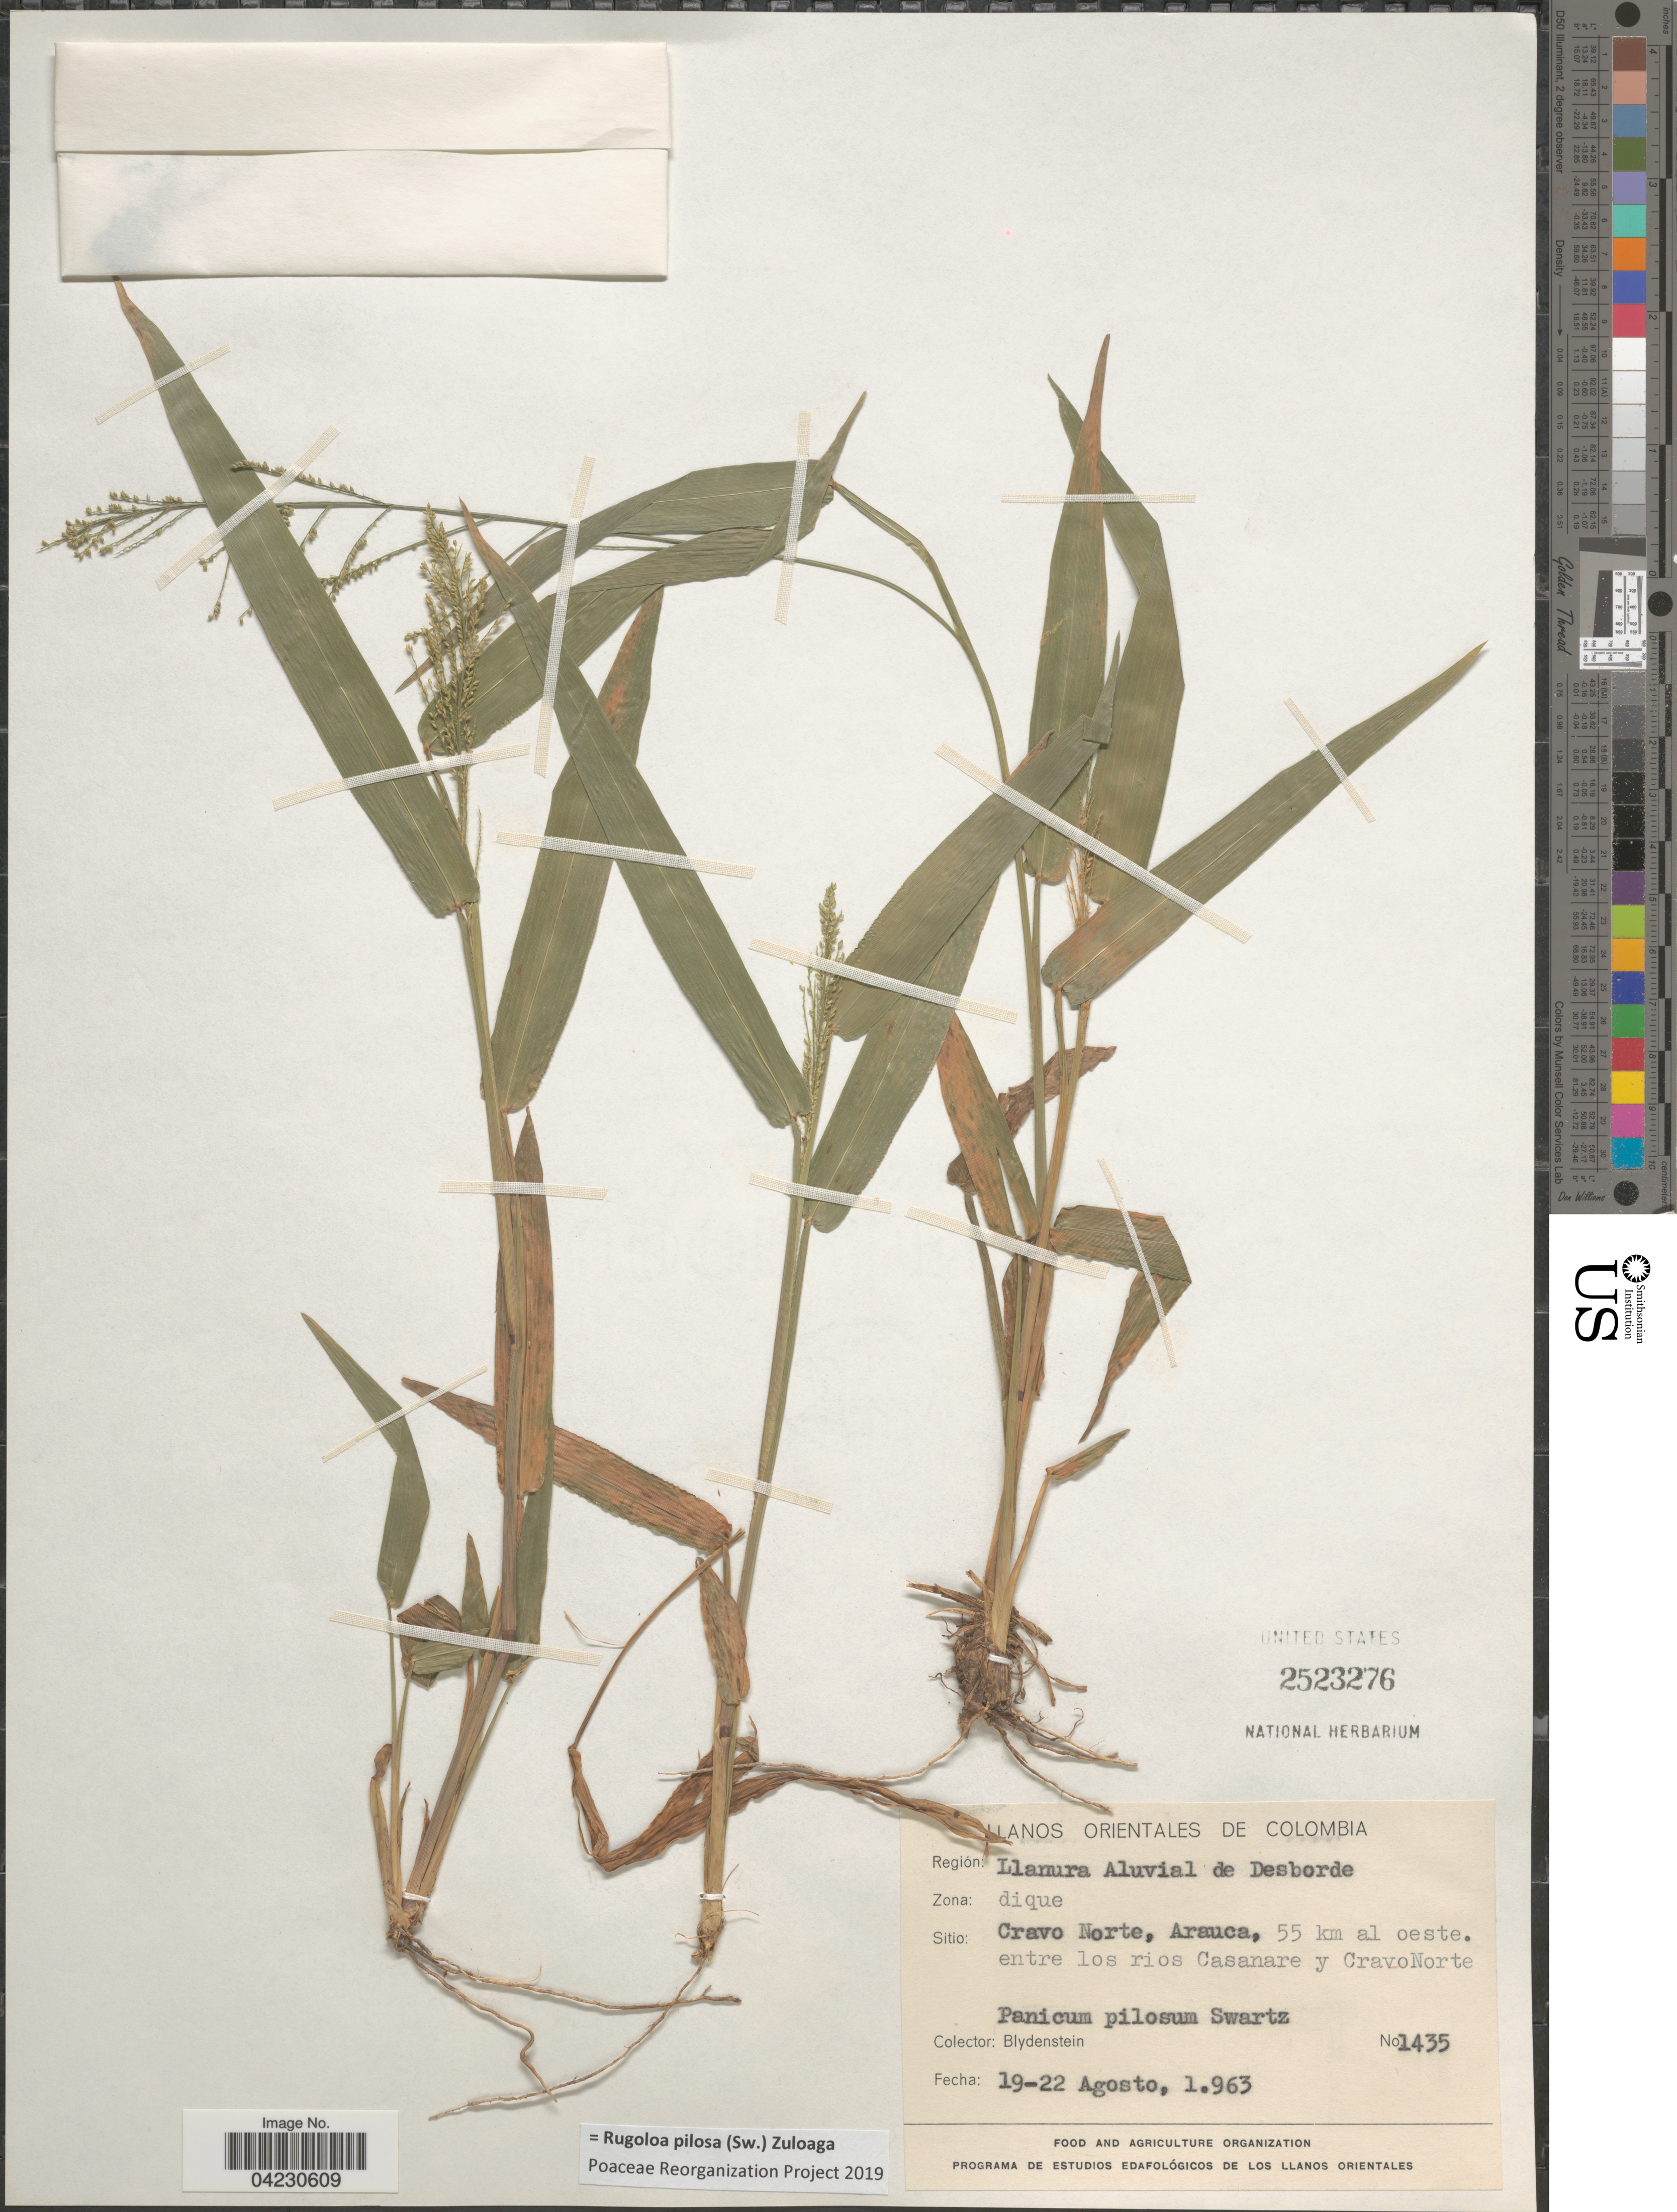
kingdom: Plantae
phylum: Tracheophyta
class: Liliopsida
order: Poales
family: Poaceae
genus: Rugoloa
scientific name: Rugoloa pilosa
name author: (Sw.) Zuloaga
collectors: Blydenstein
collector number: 1435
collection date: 1963-08-19/1963-08-22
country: Colombia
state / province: Arauca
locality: Región: Llanura Aluvial de Desborde. Zona: dique. Cravo Norte, 55 km al oeste. Entre los rios Casanare y CravoNorte.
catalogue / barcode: US 2523276